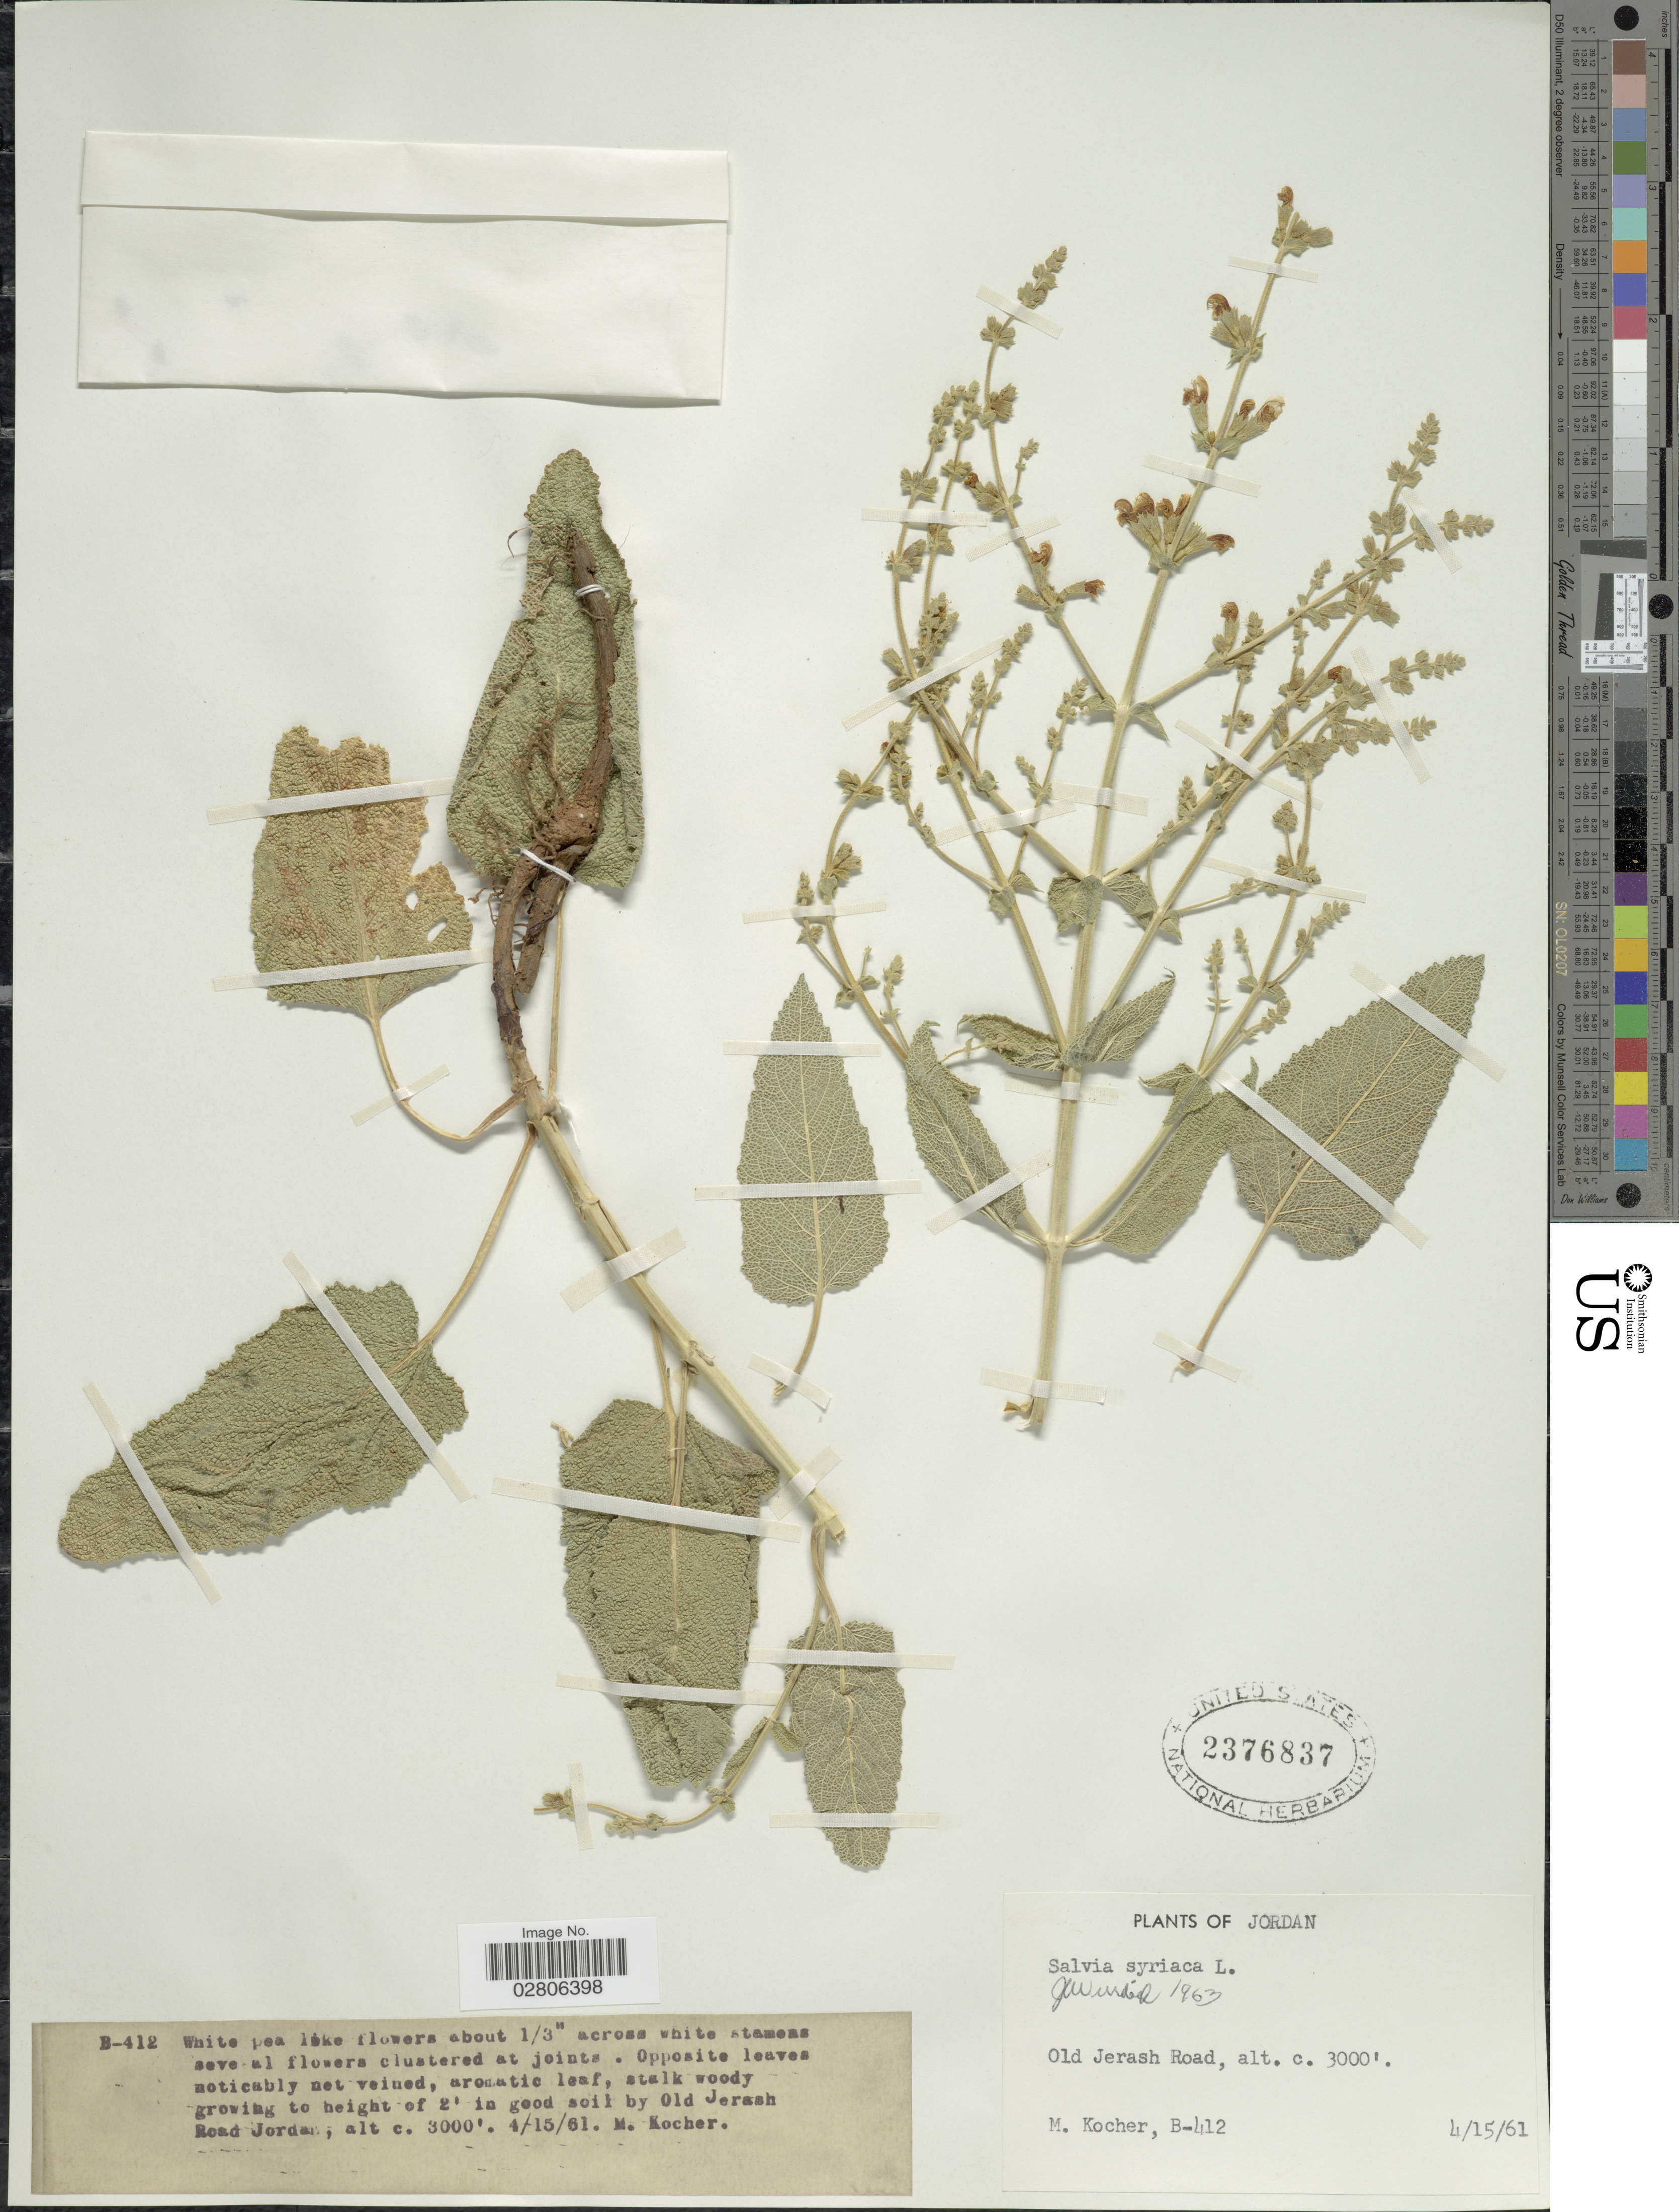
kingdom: Plantae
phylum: Tracheophyta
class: Magnoliopsida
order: Lamiales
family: Lamiaceae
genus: Salvia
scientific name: Salvia syriaca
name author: L.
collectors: M. Kocher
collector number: B-412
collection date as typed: Transcribed d/m/y: 15/4/61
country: Jordan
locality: Old Jerash Road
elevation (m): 914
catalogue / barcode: US 2376837